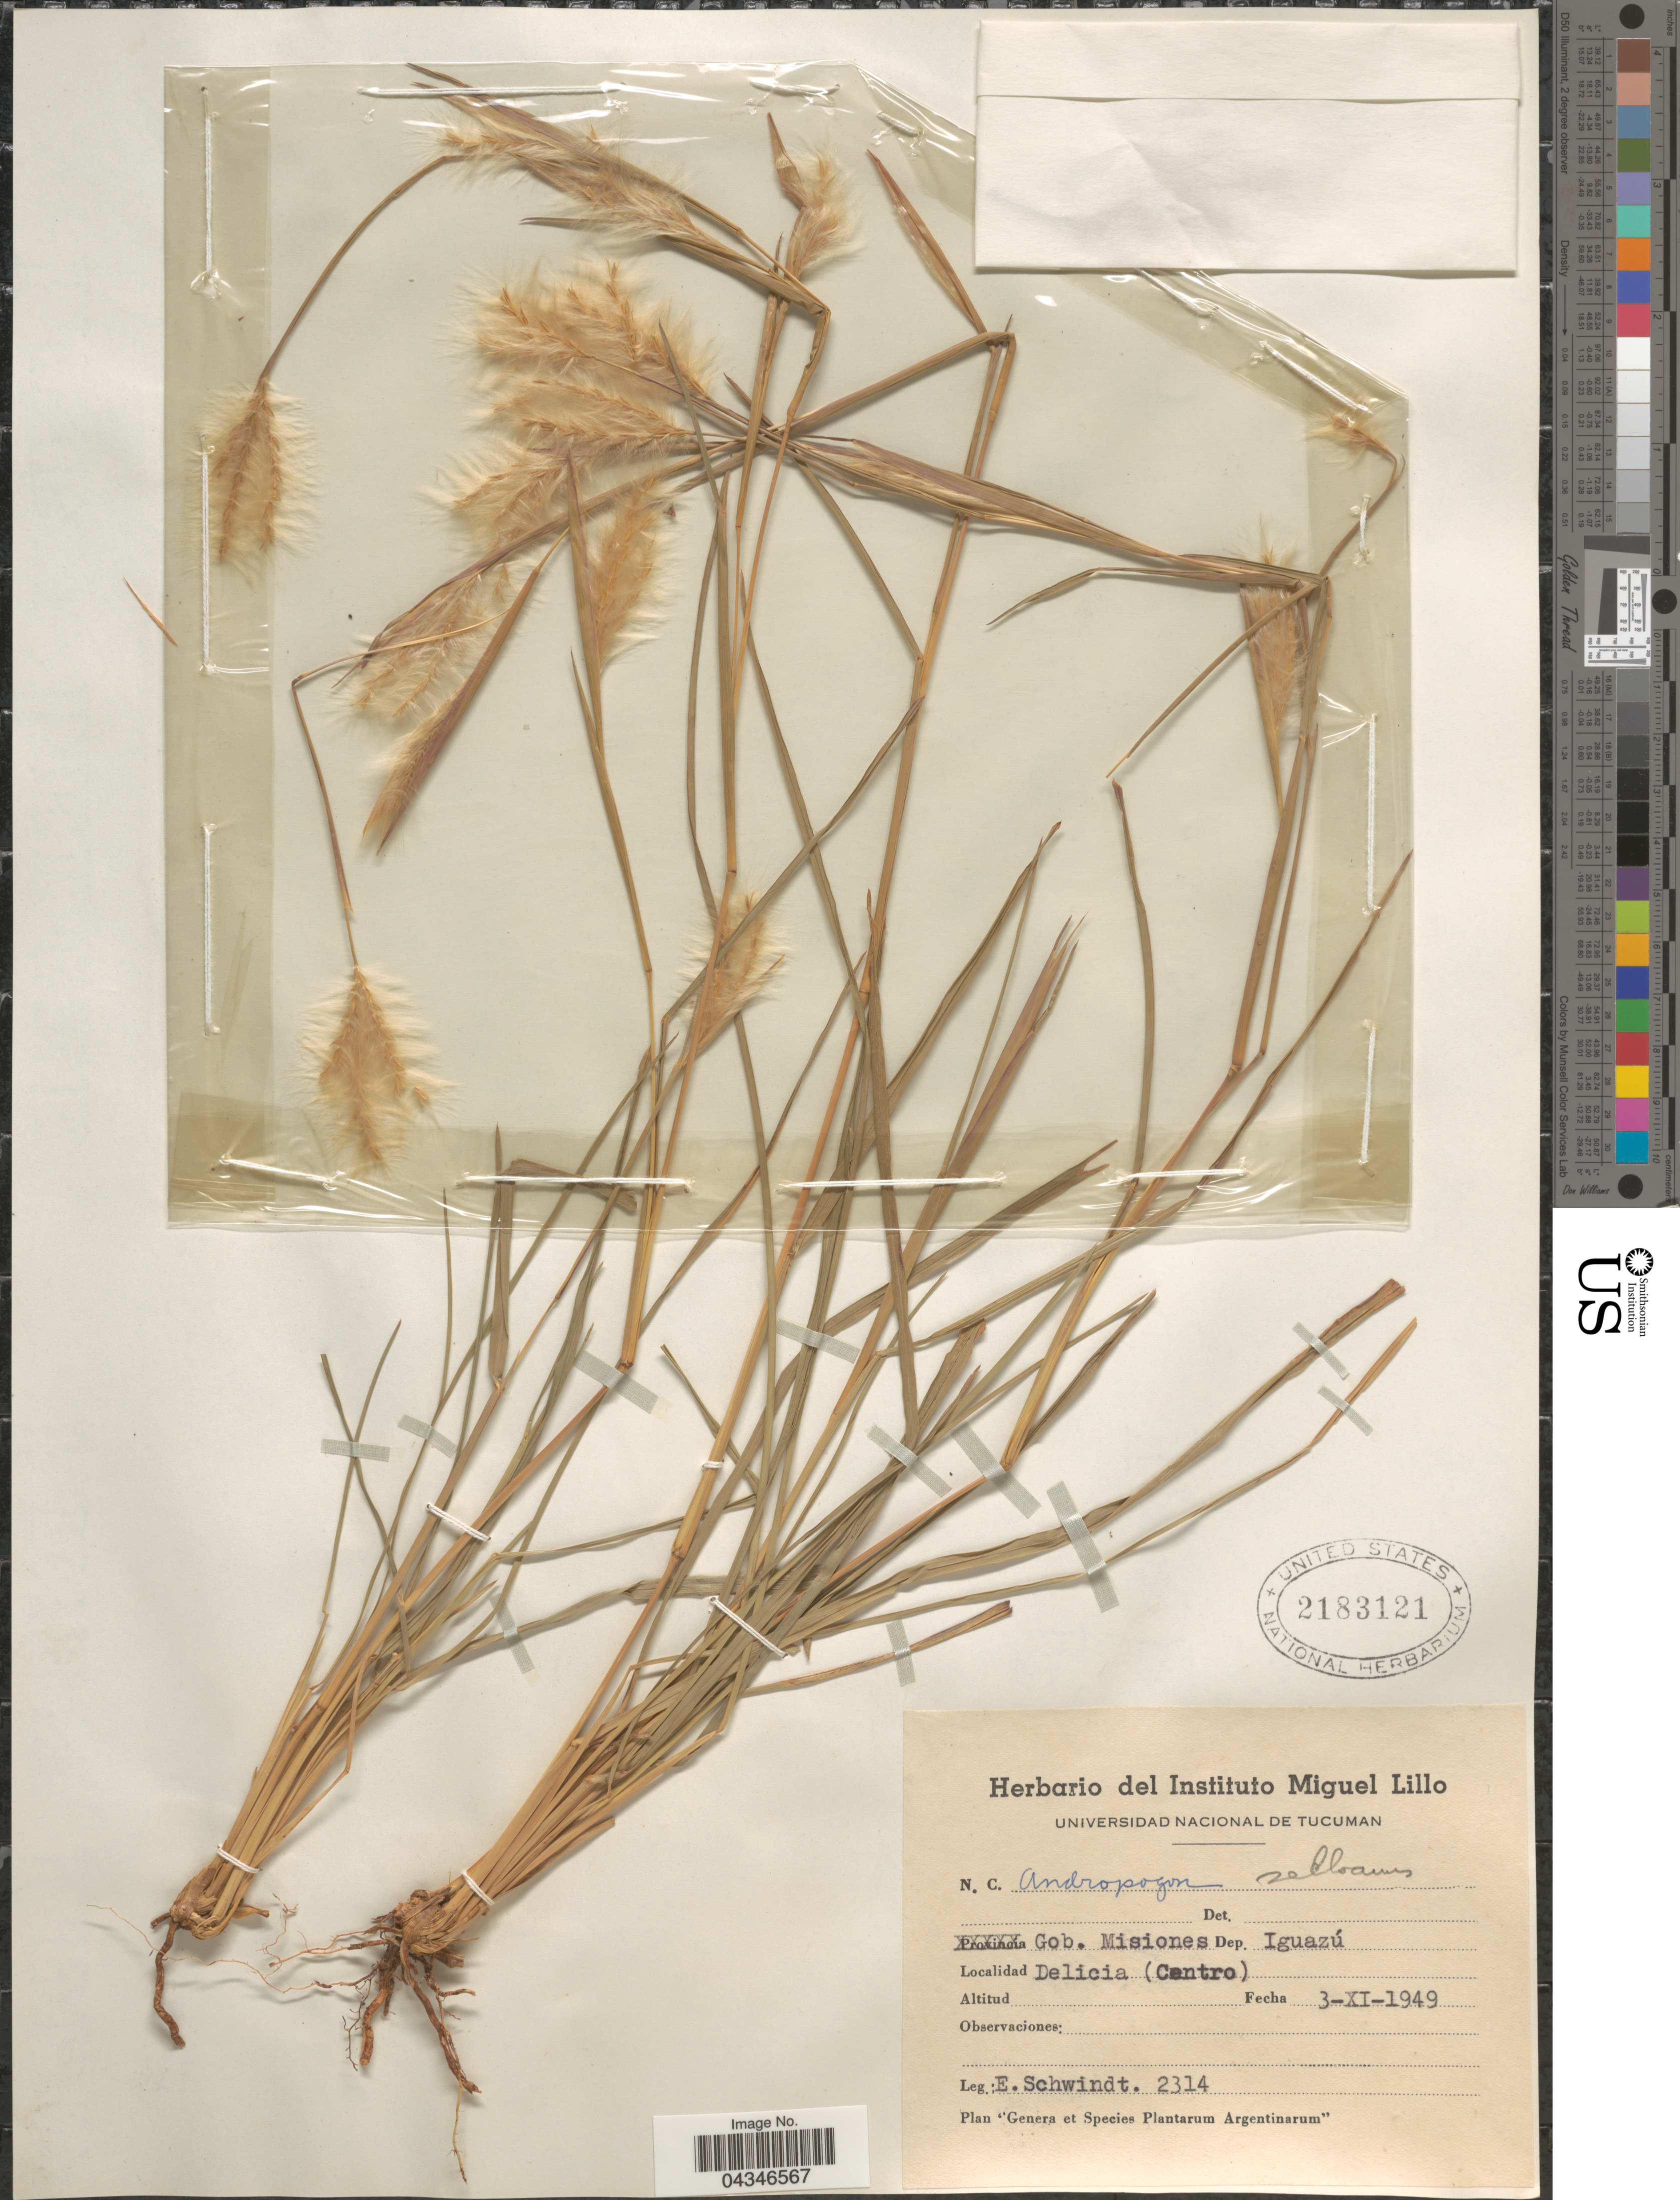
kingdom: Plantae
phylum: Tracheophyta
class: Liliopsida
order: Poales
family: Poaceae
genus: Andropogon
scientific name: Andropogon selloanus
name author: (Hack.) Hack.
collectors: E. Schwindt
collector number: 2314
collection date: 1949-11-03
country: Argentina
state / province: Misiones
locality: Gob. Misiones. Dep. Iguazú. Delicia (Centro).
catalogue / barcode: US 2183121